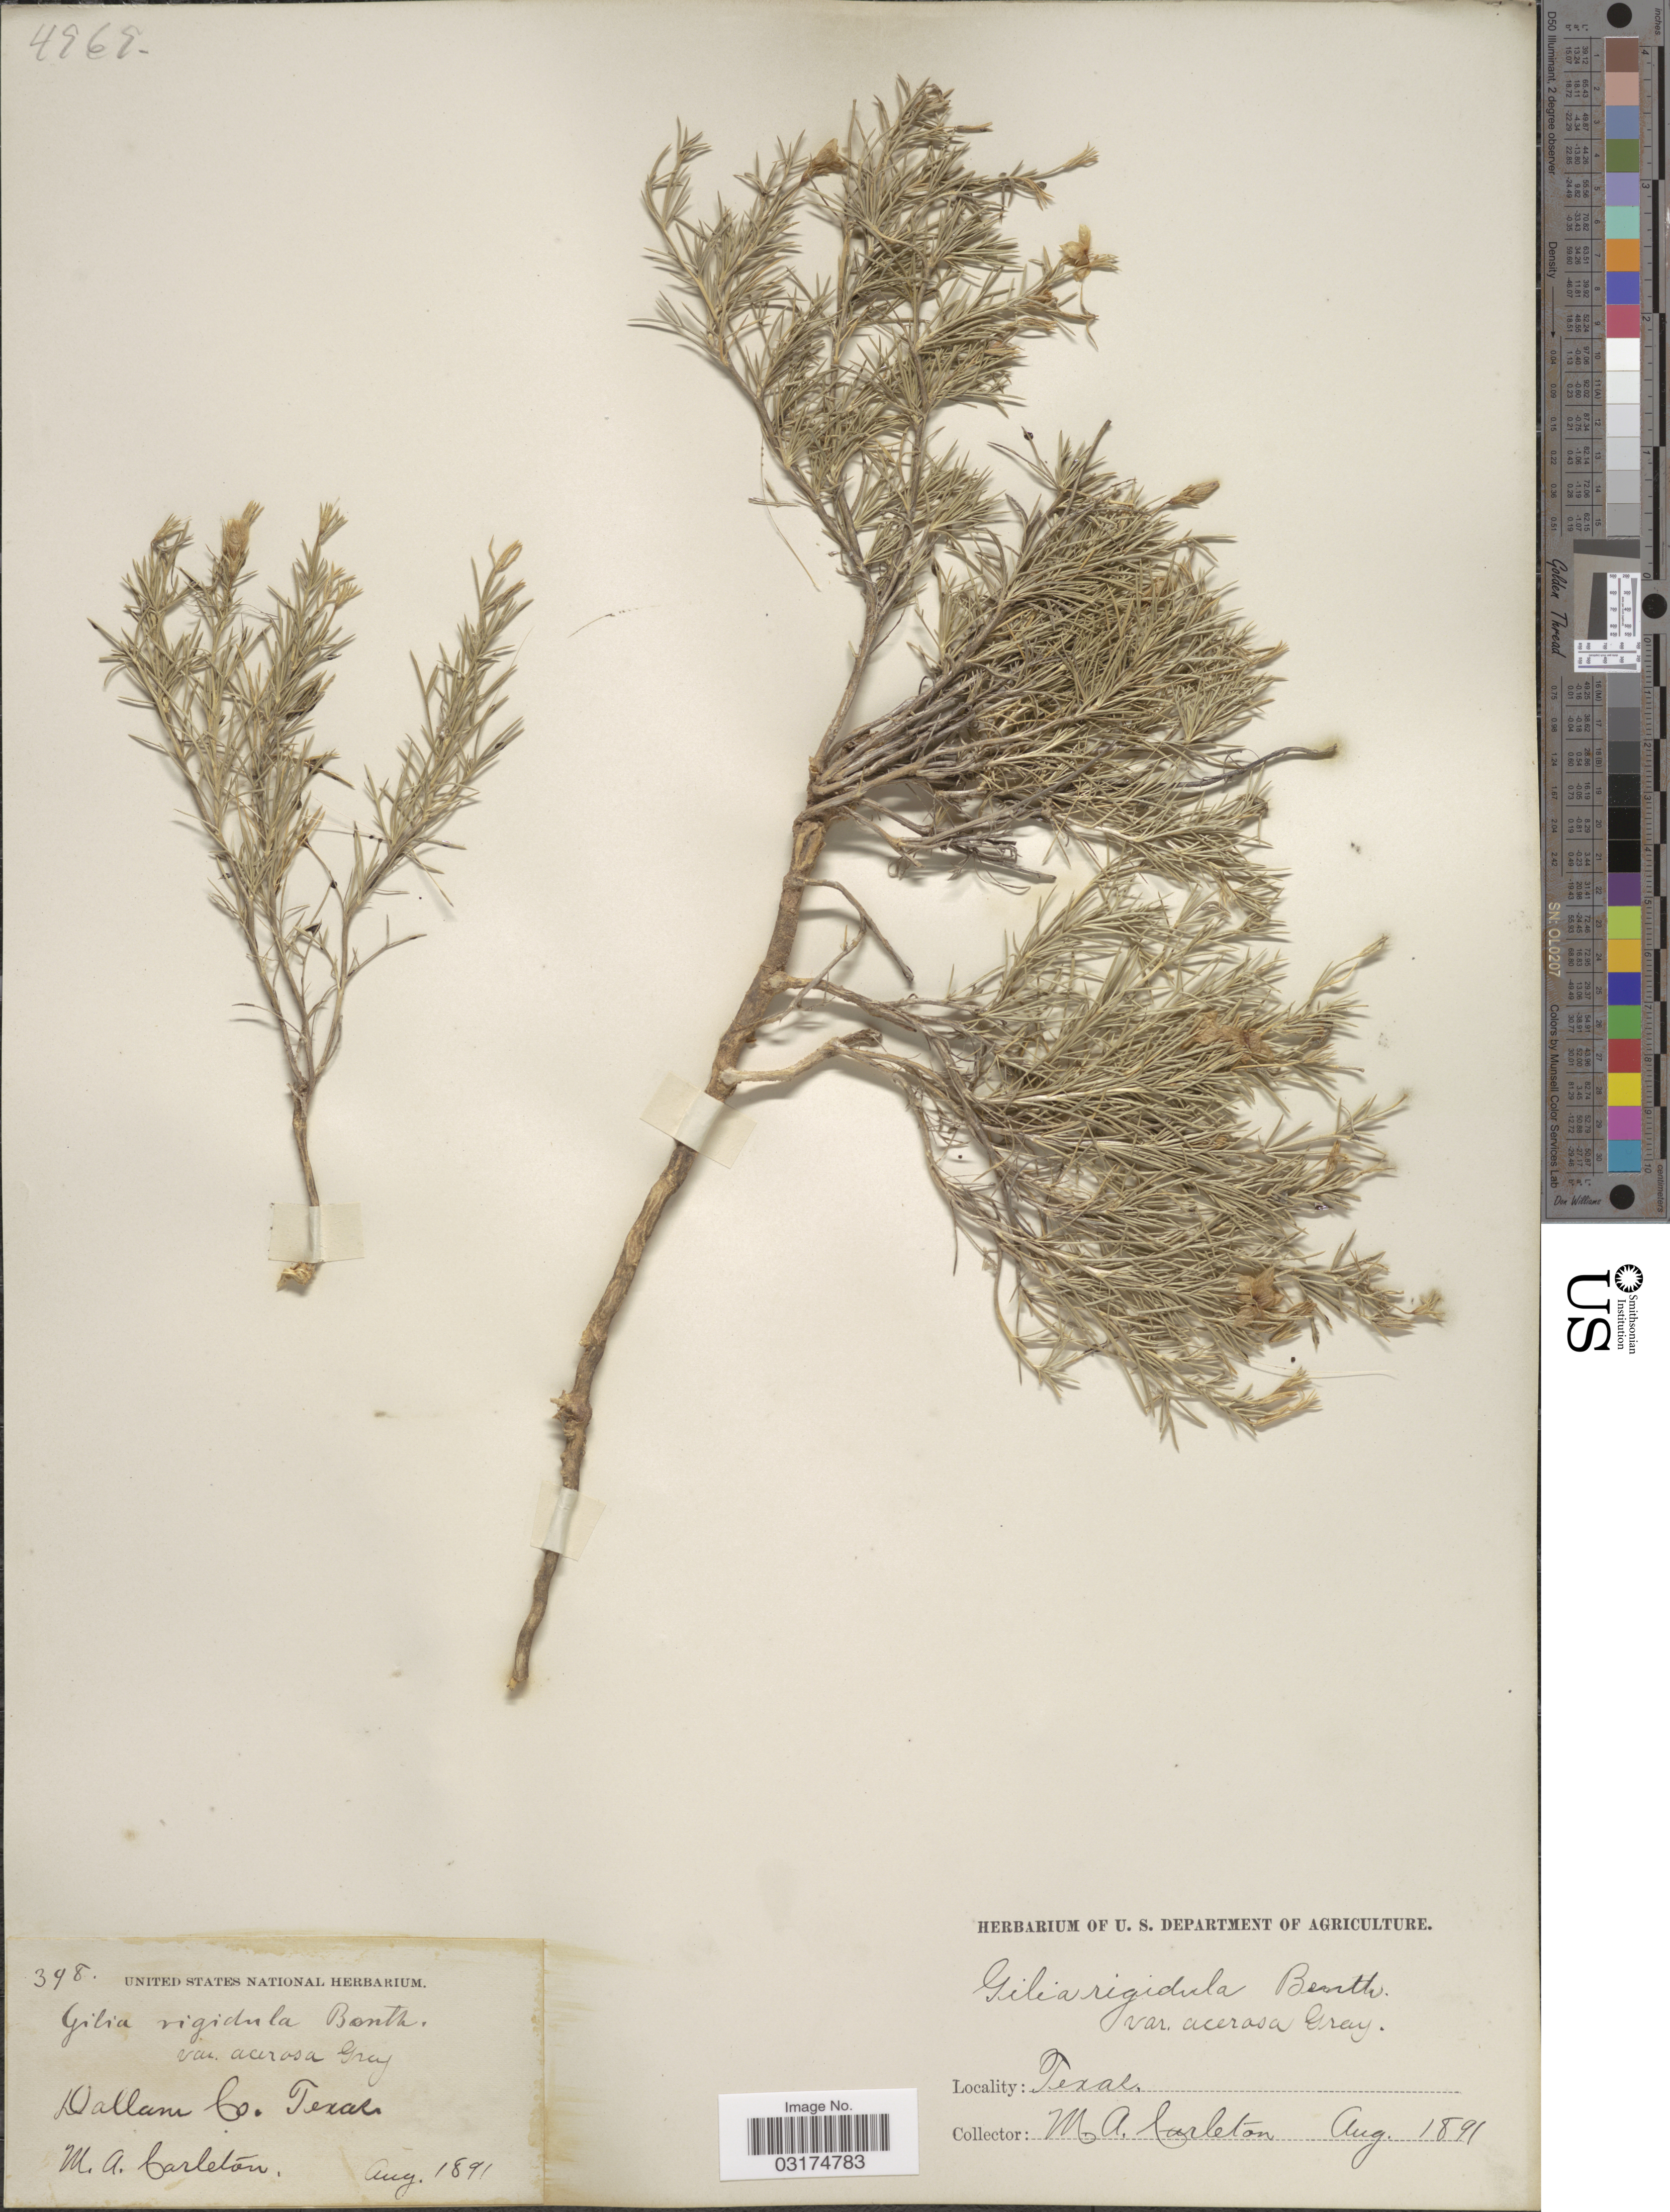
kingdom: Plantae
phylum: Tracheophyta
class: Magnoliopsida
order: Ericales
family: Polemoniaceae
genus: Giliastrum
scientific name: Giliastrum acerosum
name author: (A. Gray) Rydb.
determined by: Strong, Mark T., (BOT), Smithsonian Institution - National Museum of Natural History (UNITED STATES)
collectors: M. A. Carleton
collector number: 398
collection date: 1891-08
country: United States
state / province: Texas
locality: Dallam Co.